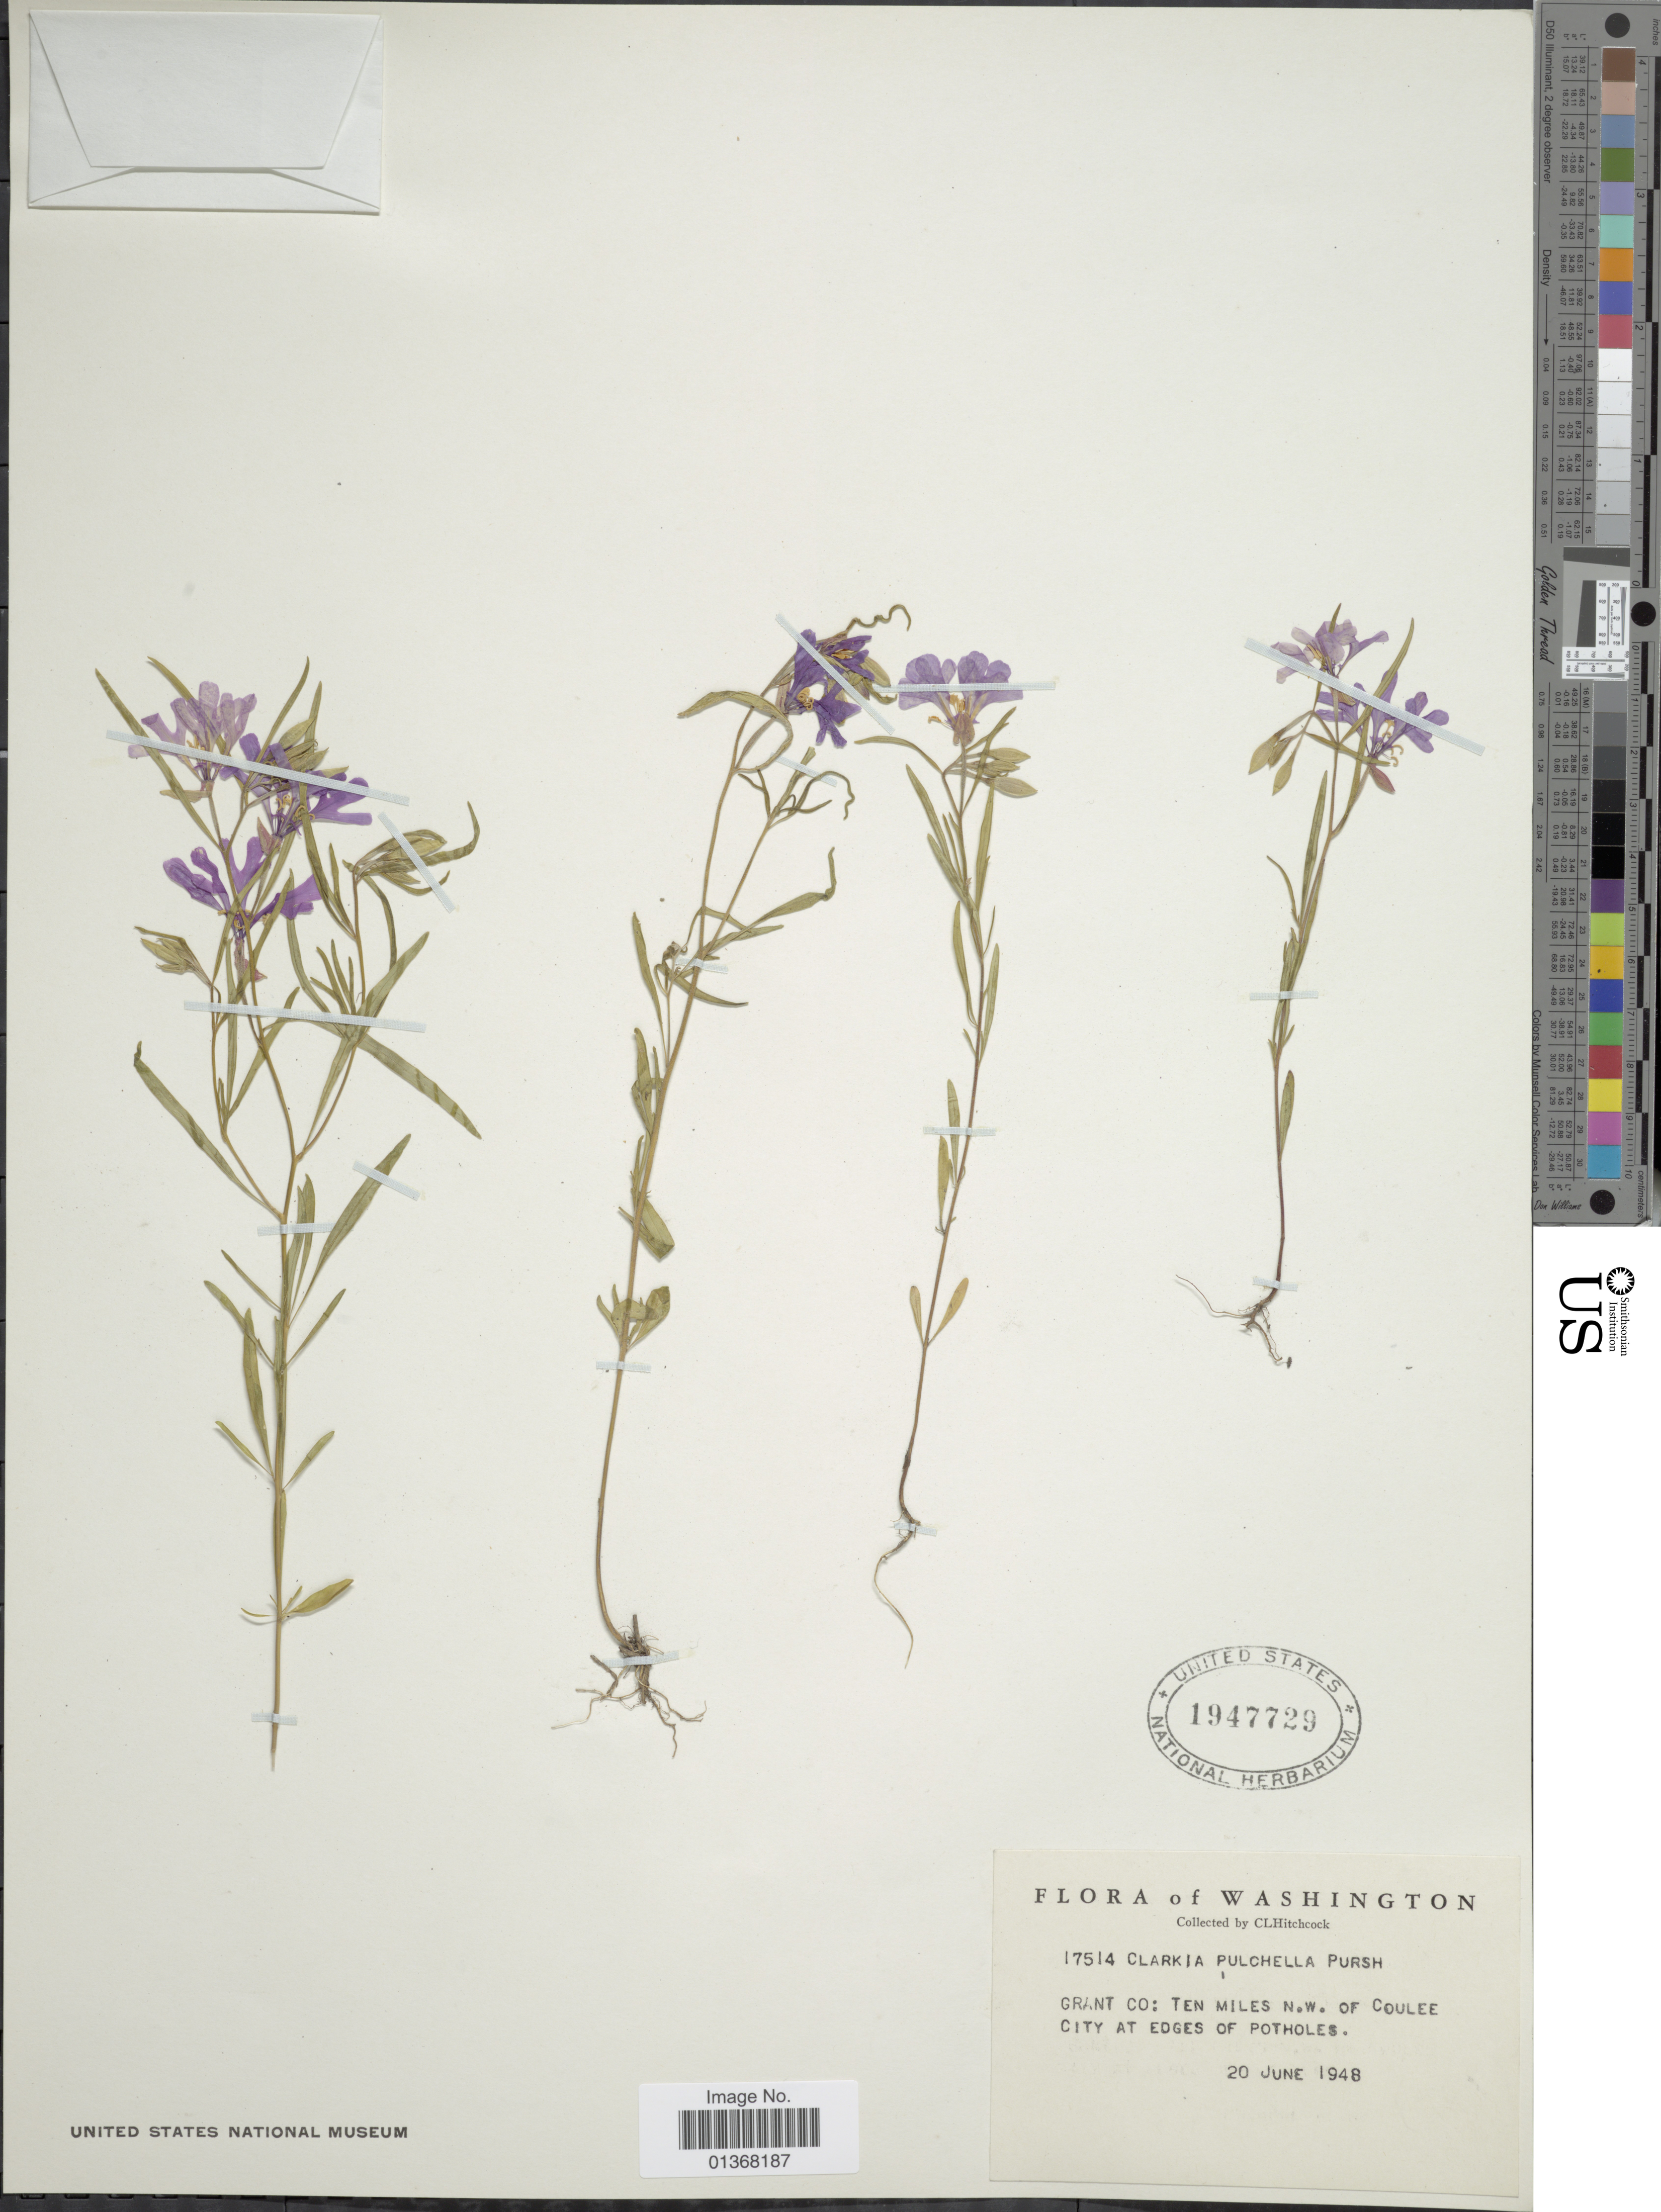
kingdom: Plantae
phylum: Tracheophyta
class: Magnoliopsida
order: Myrtales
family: Onagraceae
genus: Clarkia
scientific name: Clarkia pulchella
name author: Pursh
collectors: C. L. Hitchcock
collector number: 17514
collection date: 1948-06-20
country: United States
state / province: Washington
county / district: Grant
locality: Grant Co: Ten miles N.W. of Coulee City at Edges of Potholes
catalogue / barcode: US 1947729